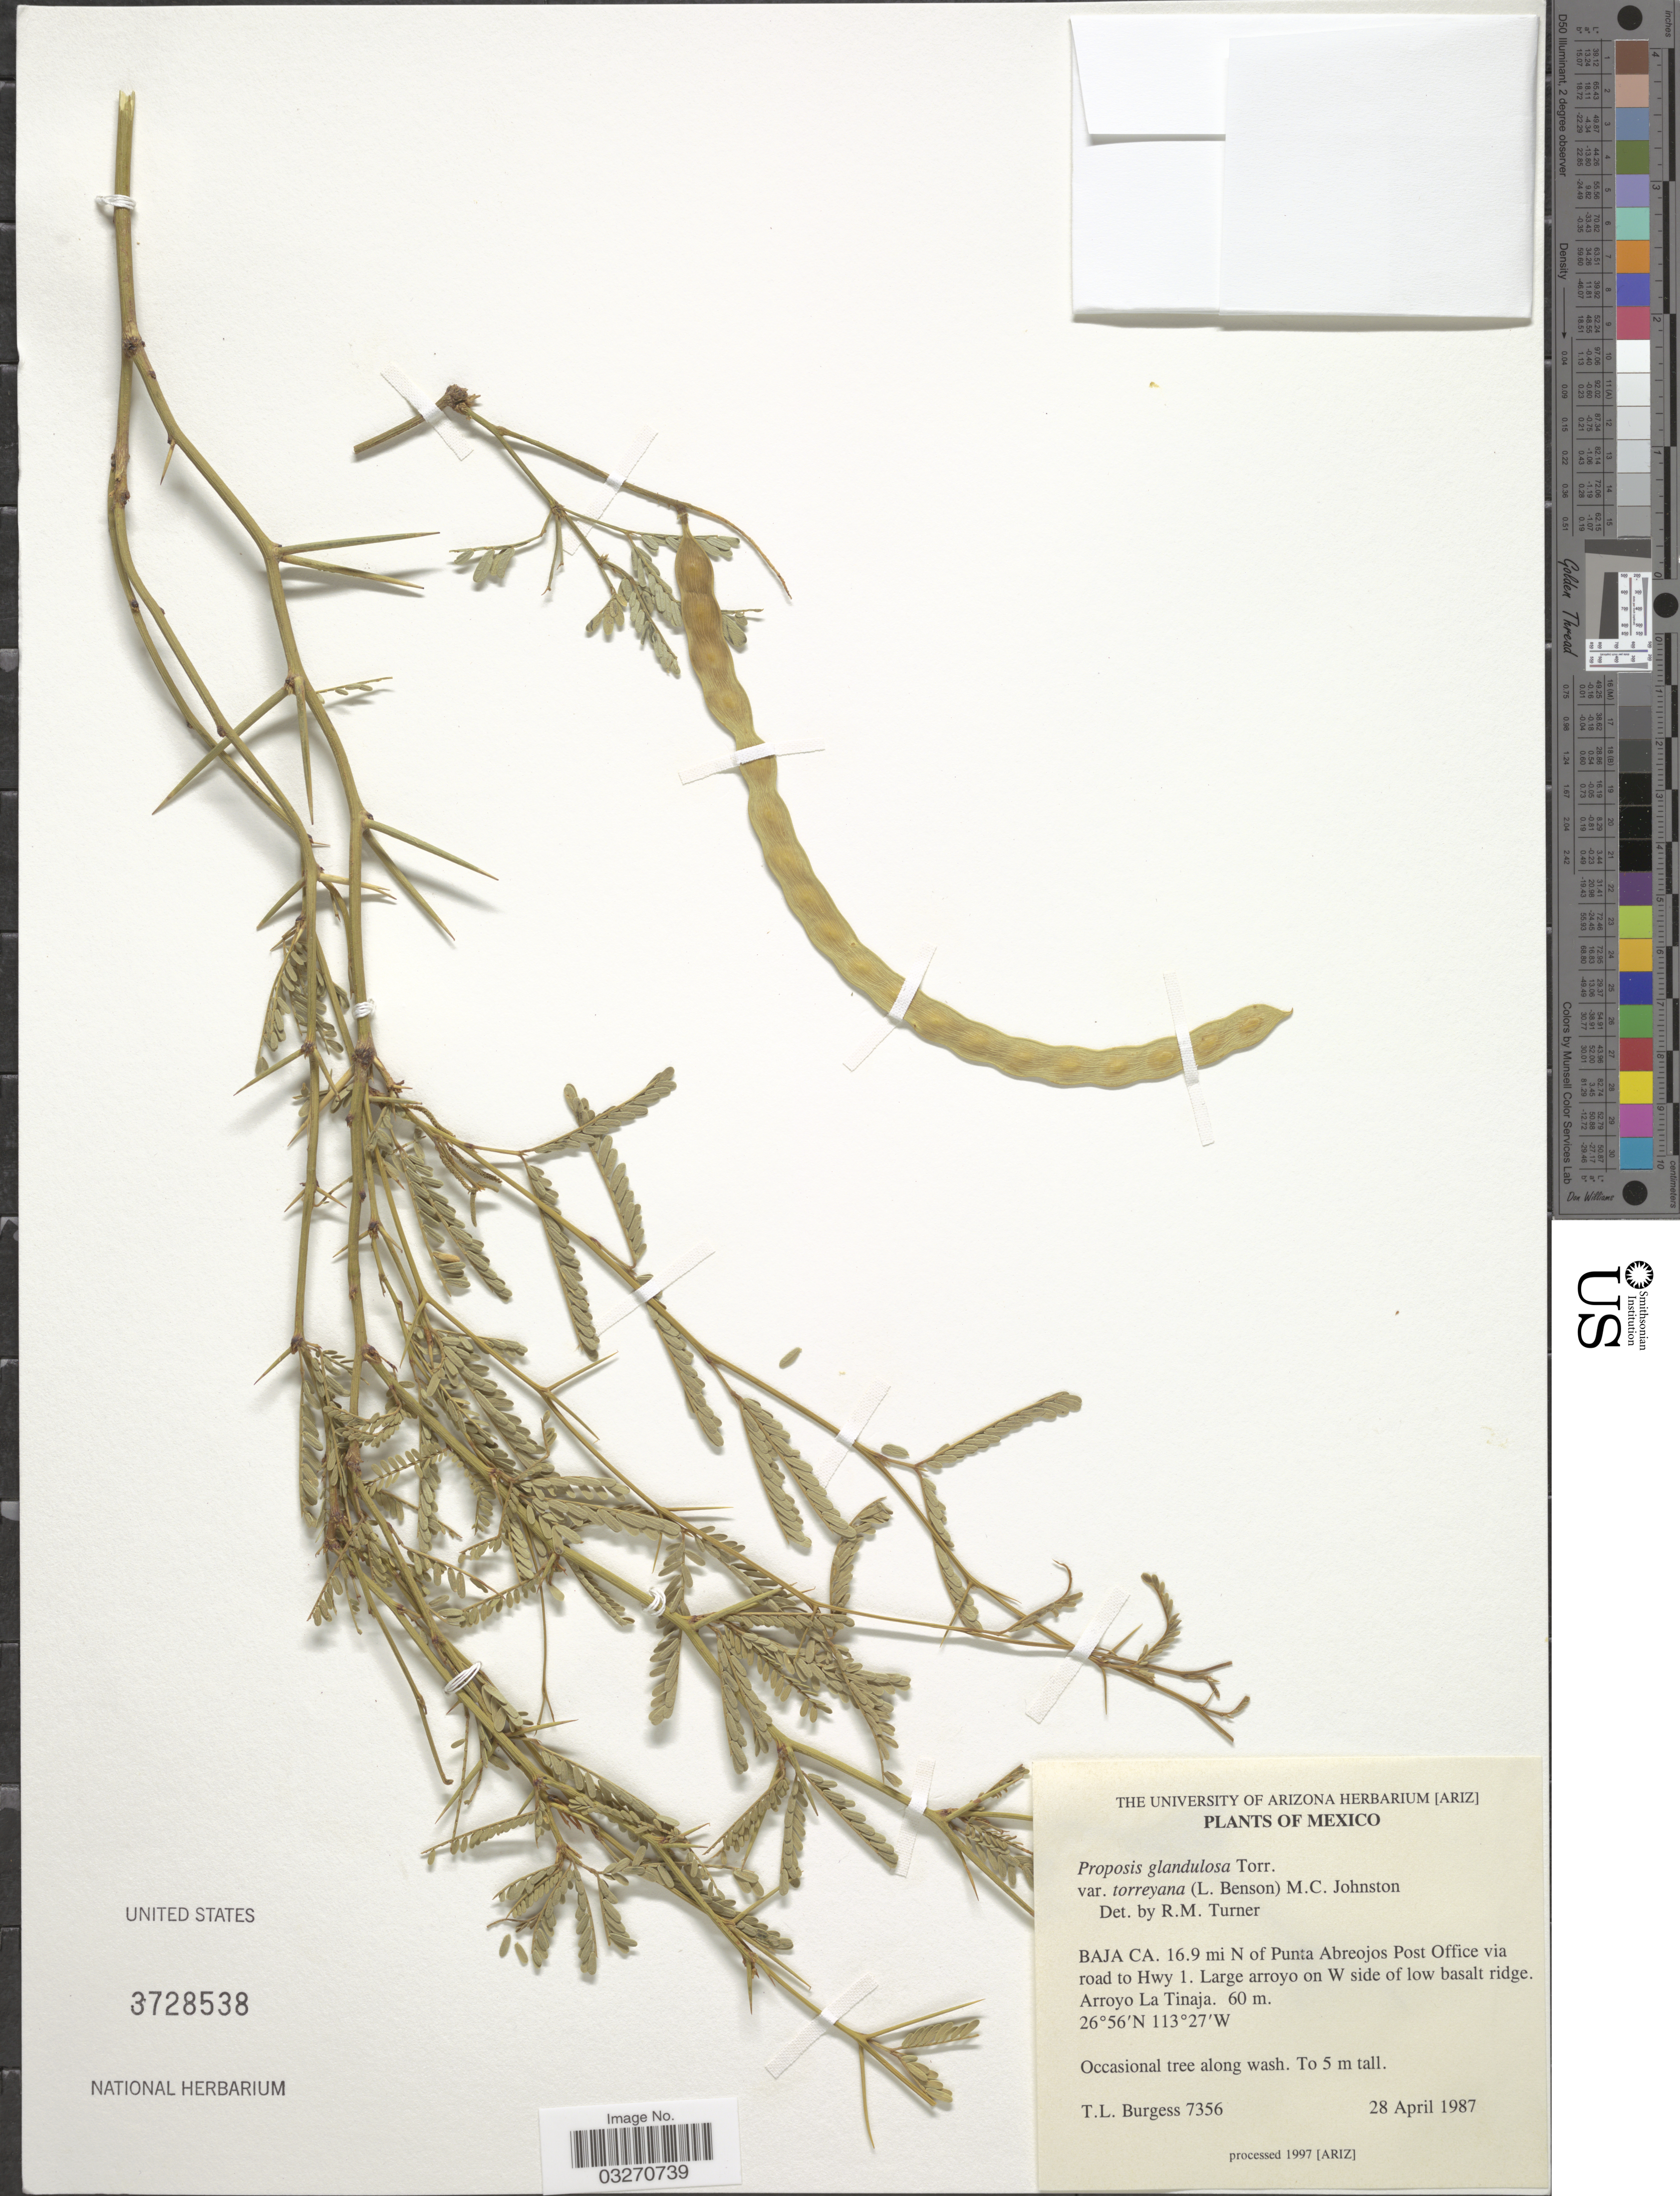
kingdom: Plantae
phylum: Tracheophyta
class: Magnoliopsida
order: Fabales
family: Fabaceae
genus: Neltuma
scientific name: Neltuma odorata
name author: (Torr. & Frém.) C. E. Hughes & G.P. Lewis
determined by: Strong, Mark T., (BOT), Smithsonian Institution - National Museum of Natural History (UNITED STATES)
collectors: Burgess, T. L.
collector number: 7356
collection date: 1987-04-28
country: Mexico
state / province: Baja California Sur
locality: Baja Ca. 16.9 mi N of Punta Abreojos Post Office via road to Hwy 1. Large arroyo on W side of low basalt ridge. Arroyo La Tinaja.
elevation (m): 60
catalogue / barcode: US 3728538